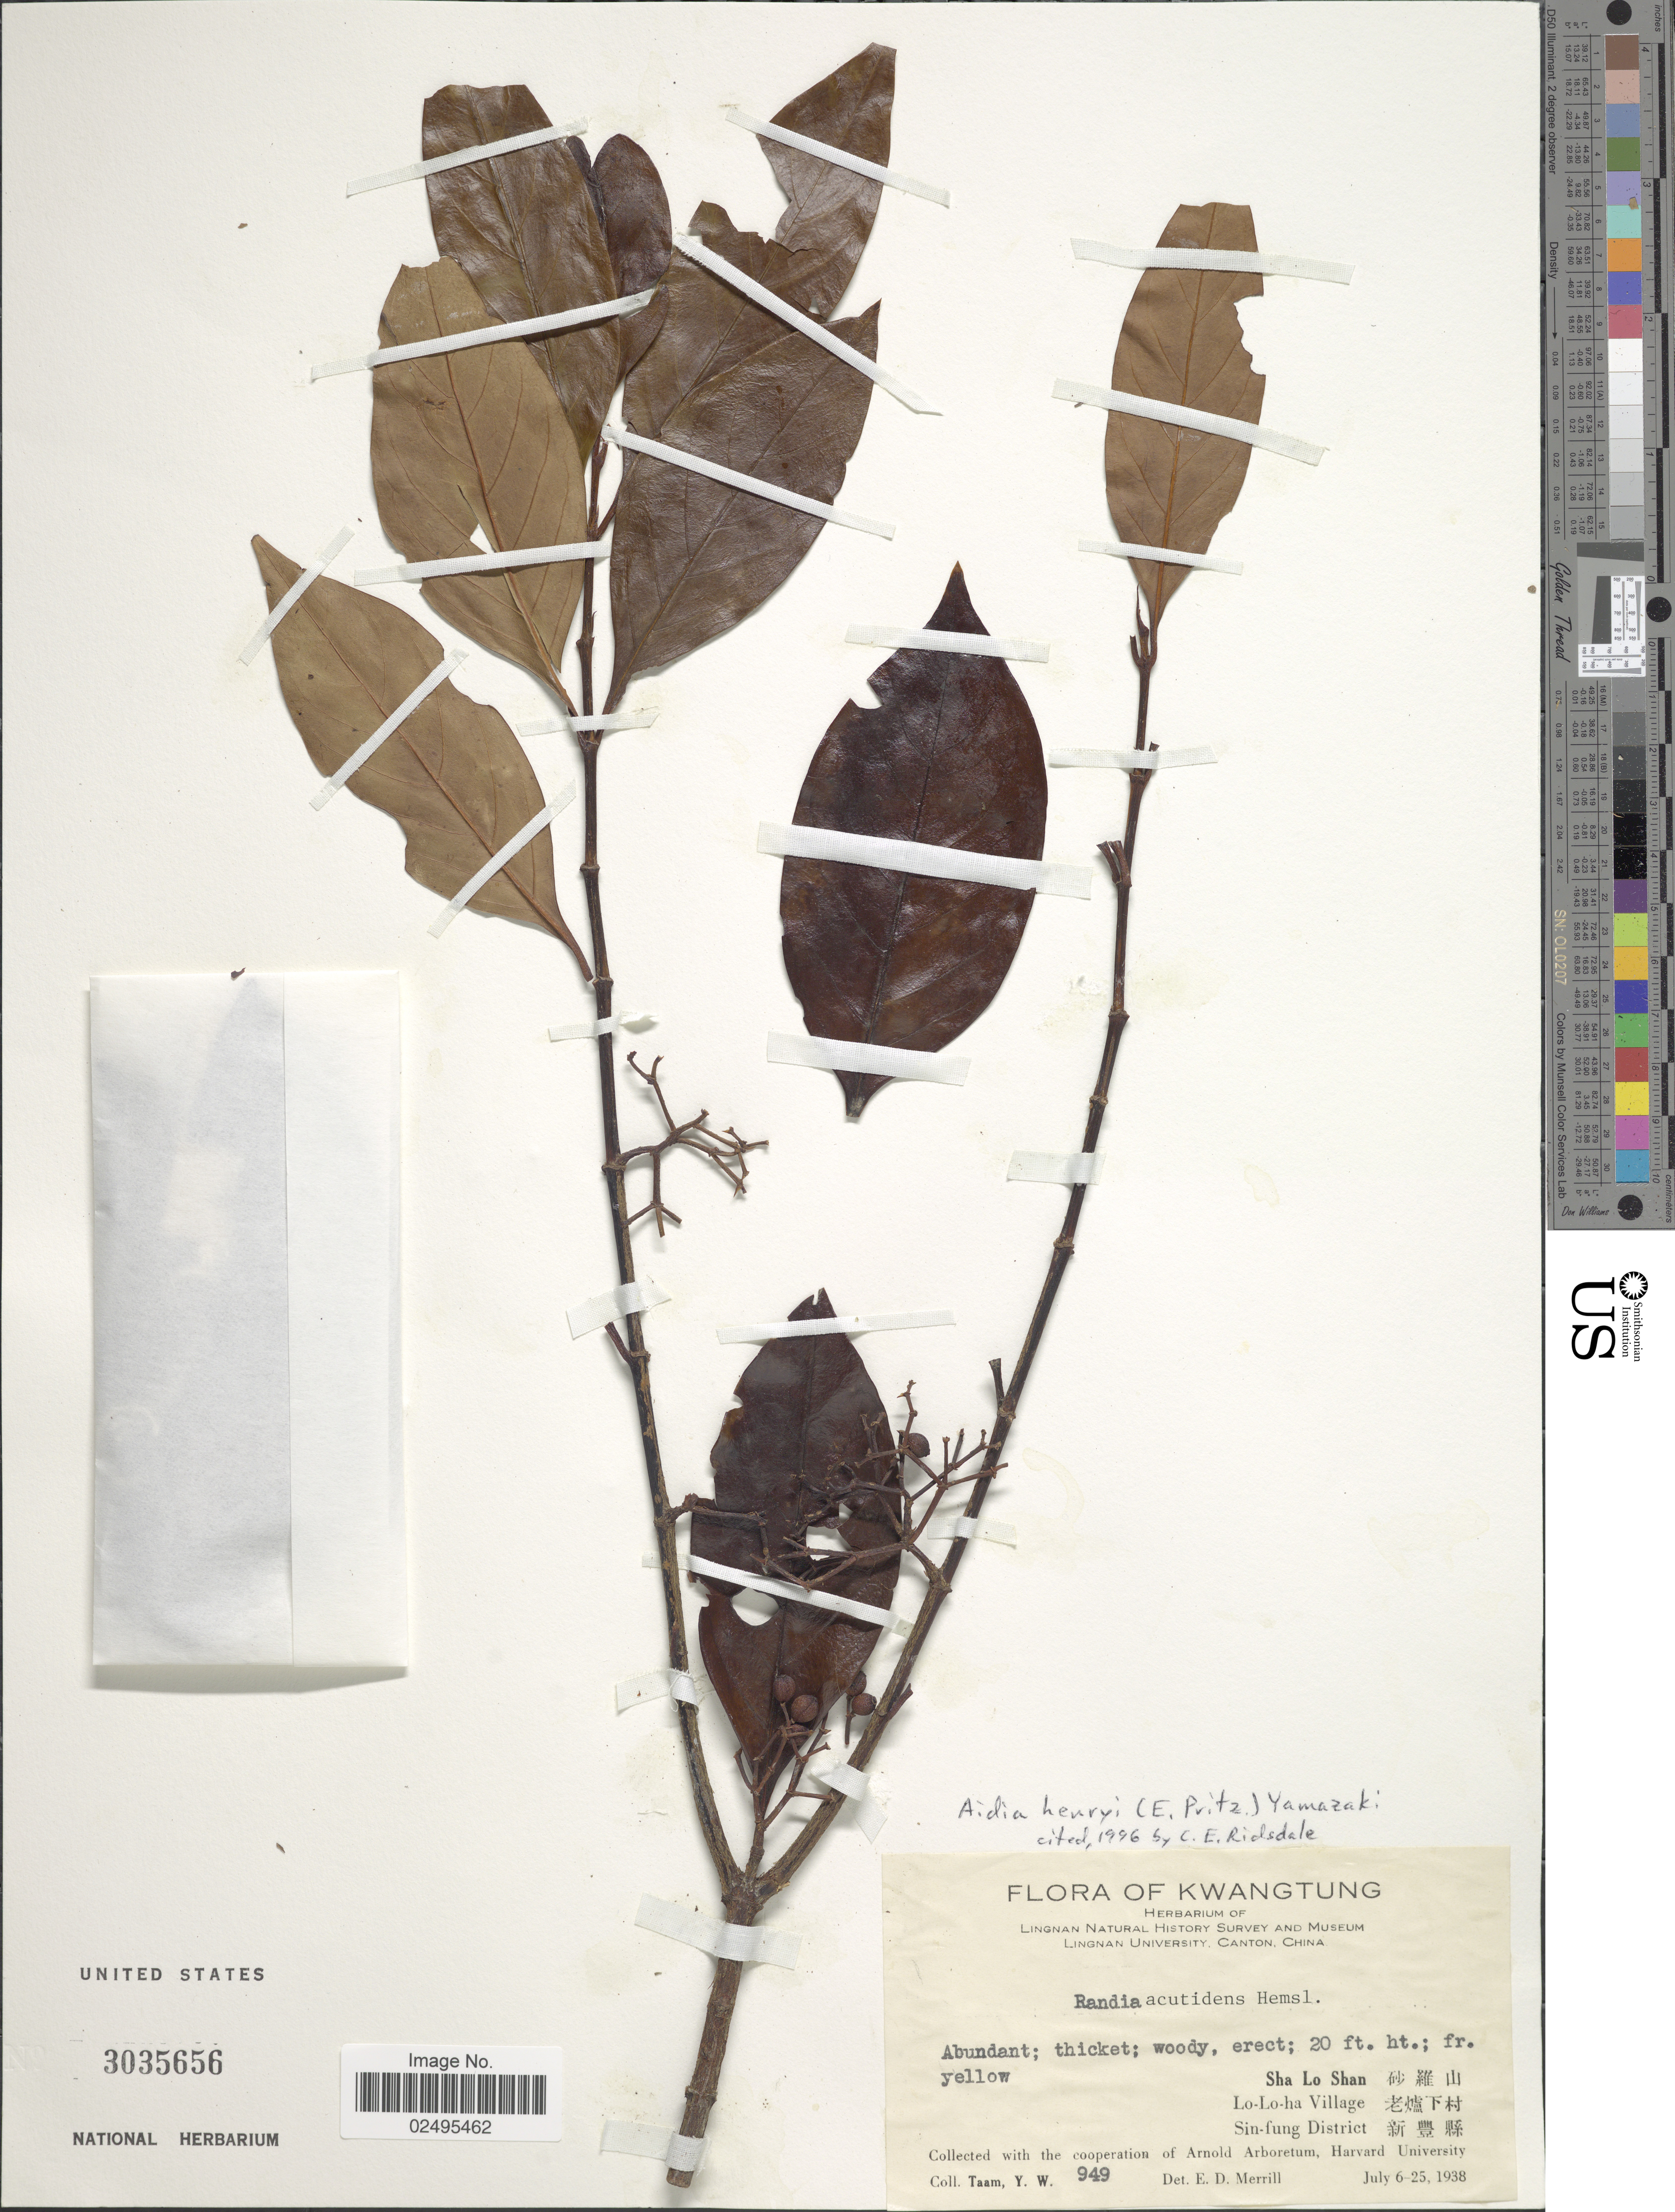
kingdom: Plantae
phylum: Tracheophyta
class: Magnoliopsida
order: Gentianales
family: Rubiaceae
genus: Aidia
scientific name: Aidia henryi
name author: (E. Pritz.) T. Yamaz.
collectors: Y. W. Taam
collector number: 949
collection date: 1938-07-06/1938-07-25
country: China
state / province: Guangdong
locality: Kwangtung, Sha Lo Shan, Lo-Lo-ha Village, Sing-fung District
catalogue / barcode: US 3035656